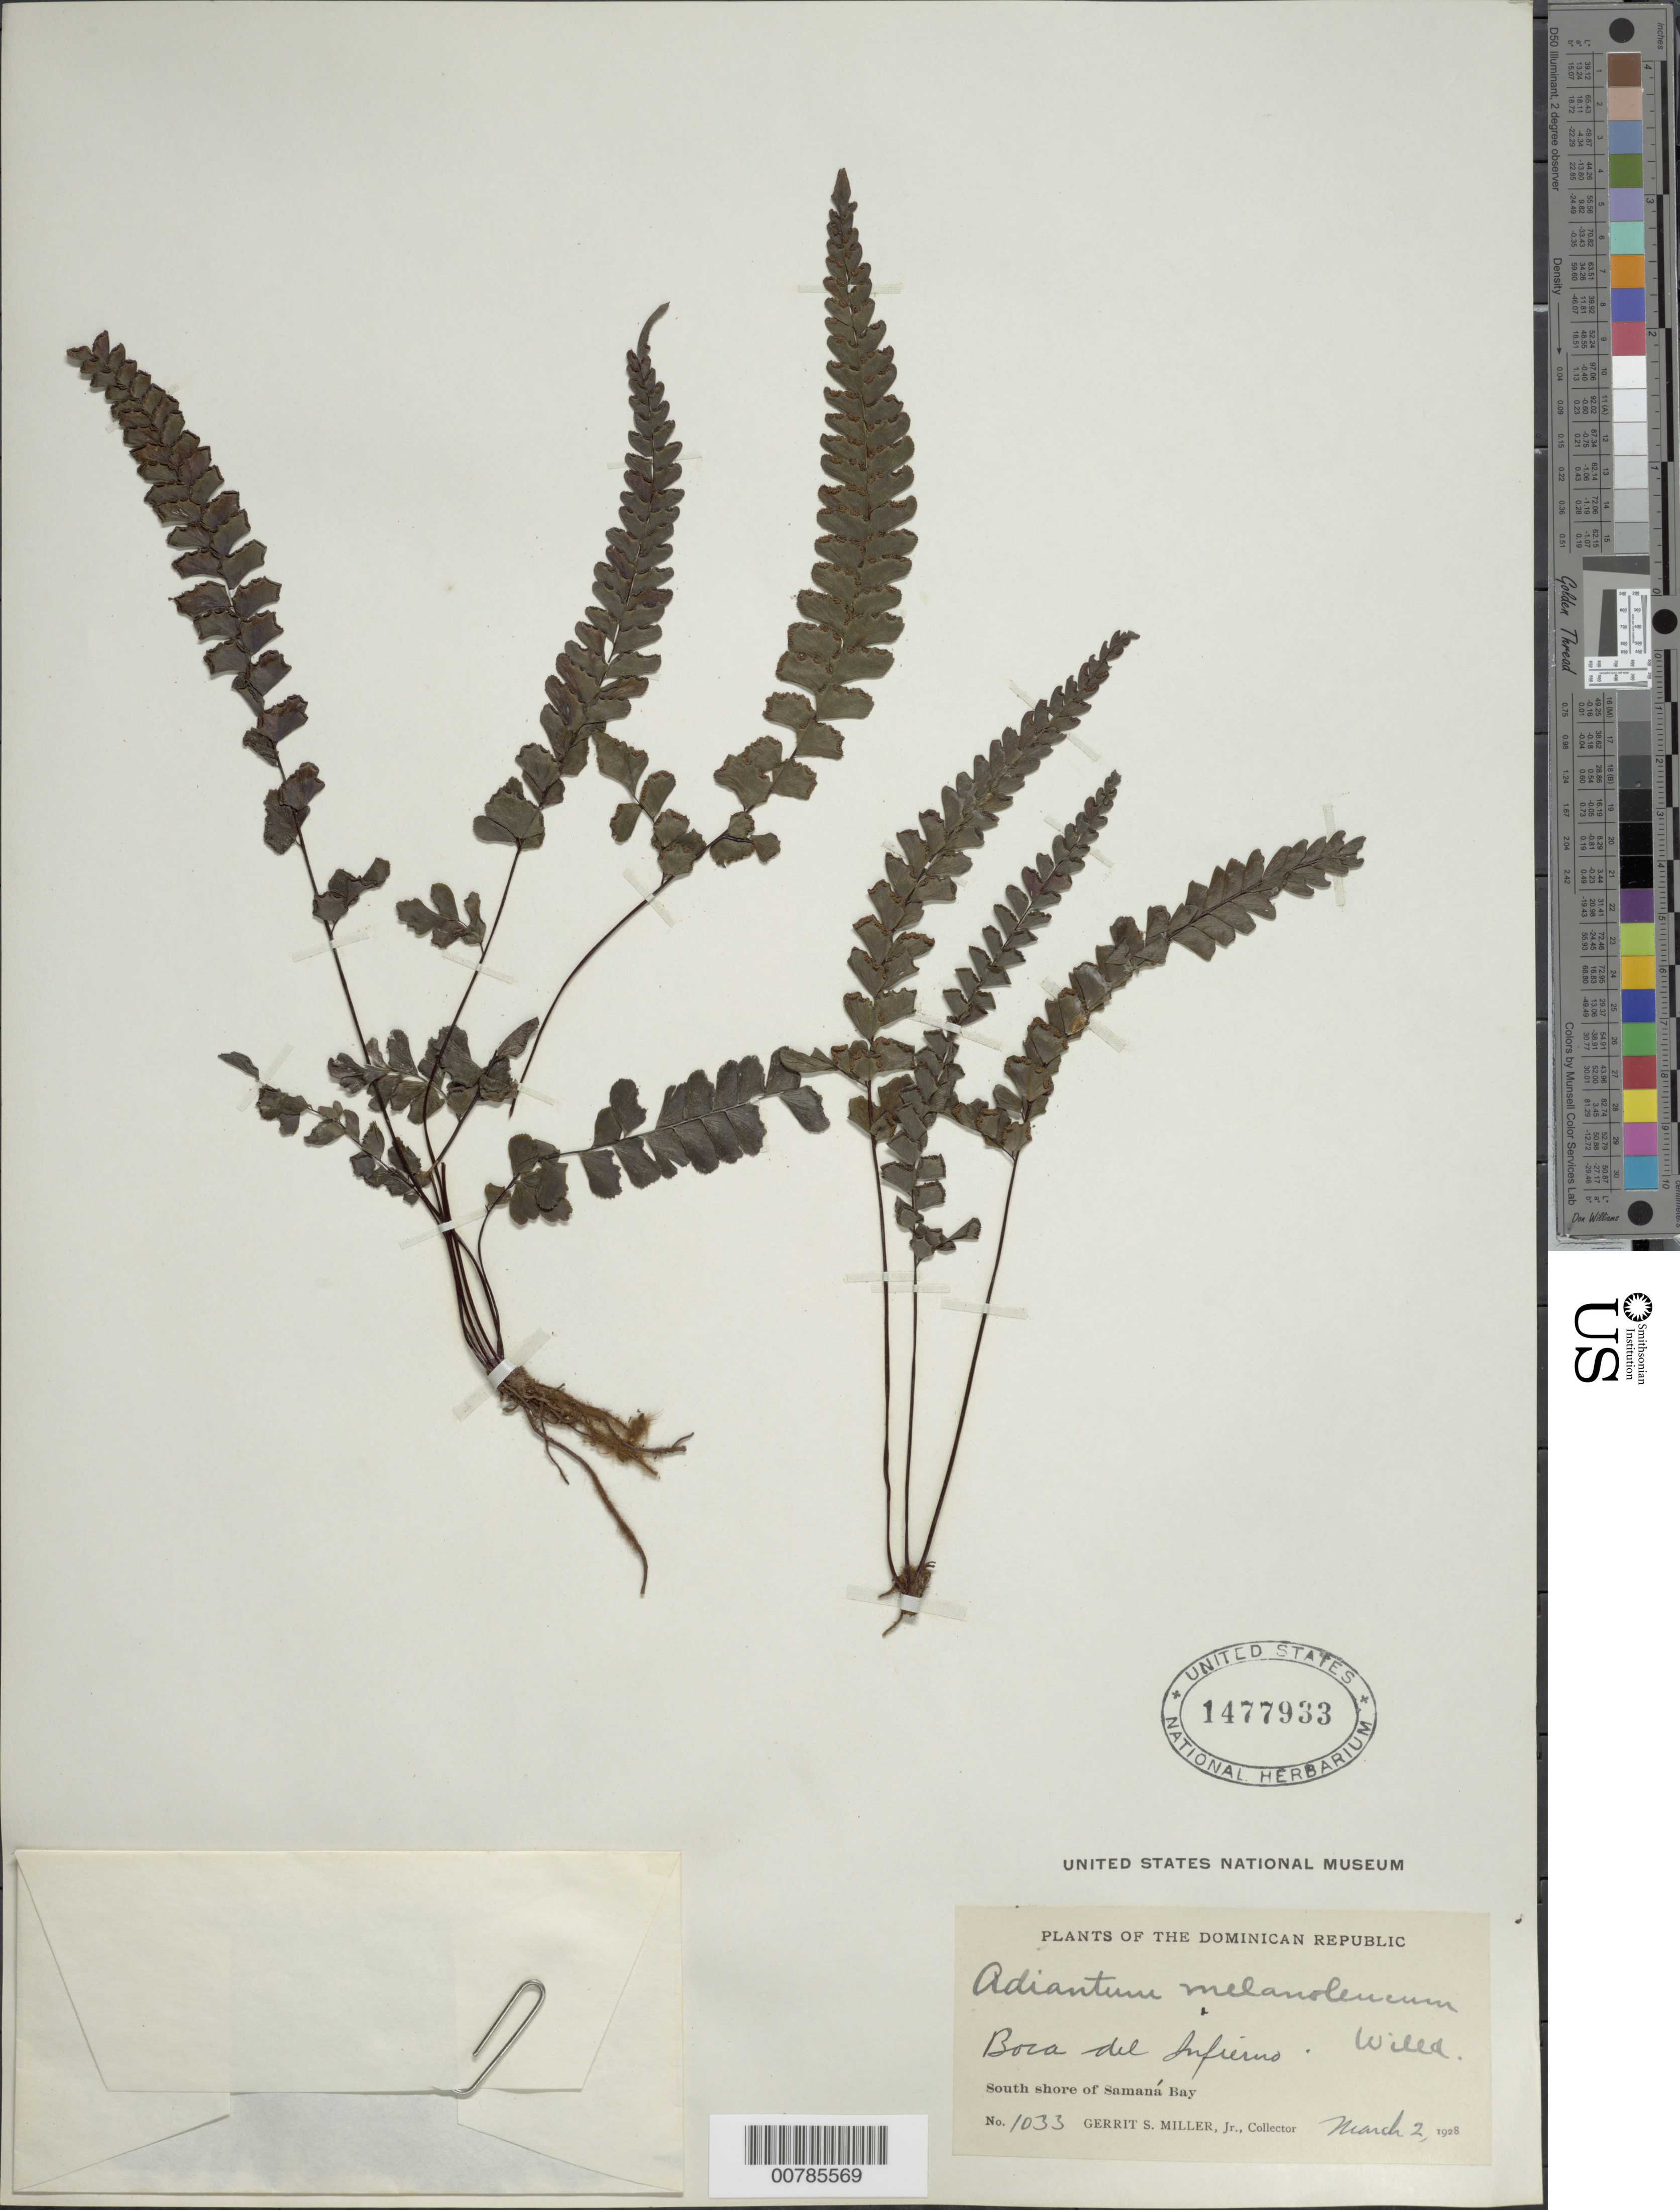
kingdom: Plantae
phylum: Tracheophyta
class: Polypodiopsida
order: Polypodiales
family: Pteridaceae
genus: Adiantum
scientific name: Adiantum melanoleucum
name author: Willd.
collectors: G. S. Miller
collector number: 1033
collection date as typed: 02 Mar 1928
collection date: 1928-03-02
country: Dominican Republic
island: Hispaniola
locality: Samaná Bay, south shore; Boca del Infierno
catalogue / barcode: US 1477933